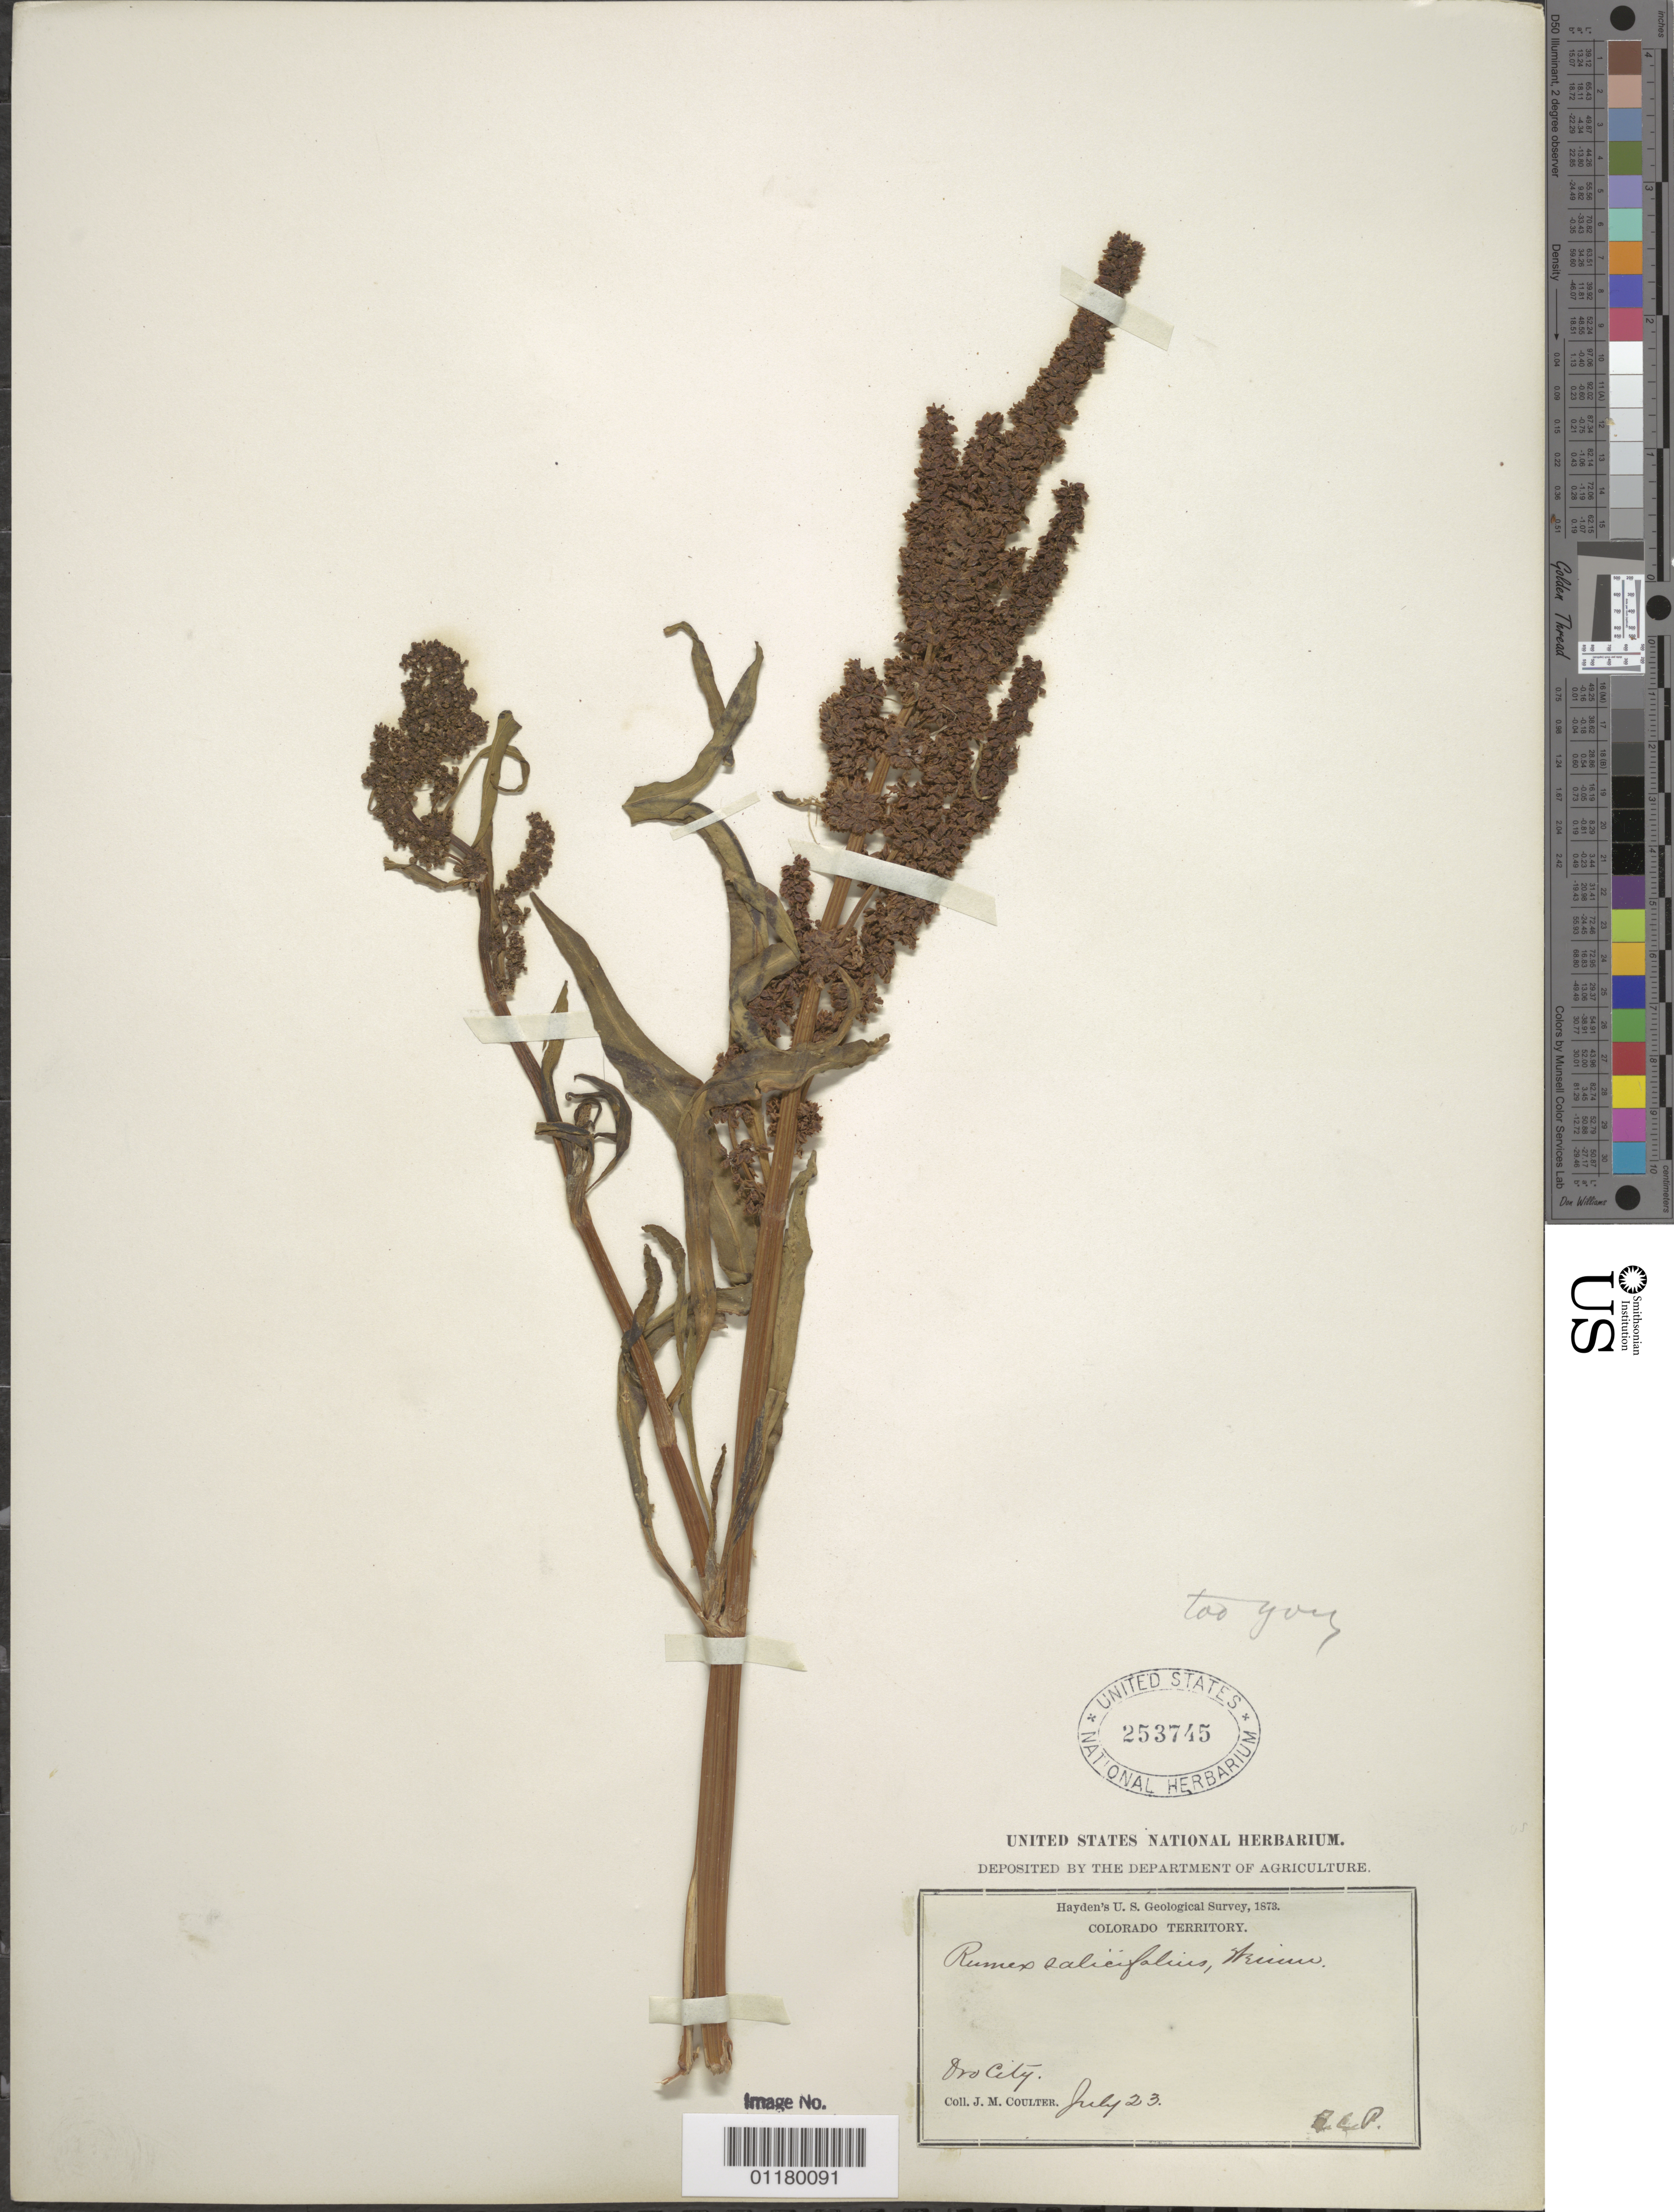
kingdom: Plantae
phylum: Tracheophyta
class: Magnoliopsida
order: Caryophyllales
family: Polygonaceae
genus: Rumex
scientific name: Rumex paucifolius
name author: Nutt.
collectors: J. M. Coulter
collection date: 1873-07-23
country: United States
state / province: Colorado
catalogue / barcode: US 253745